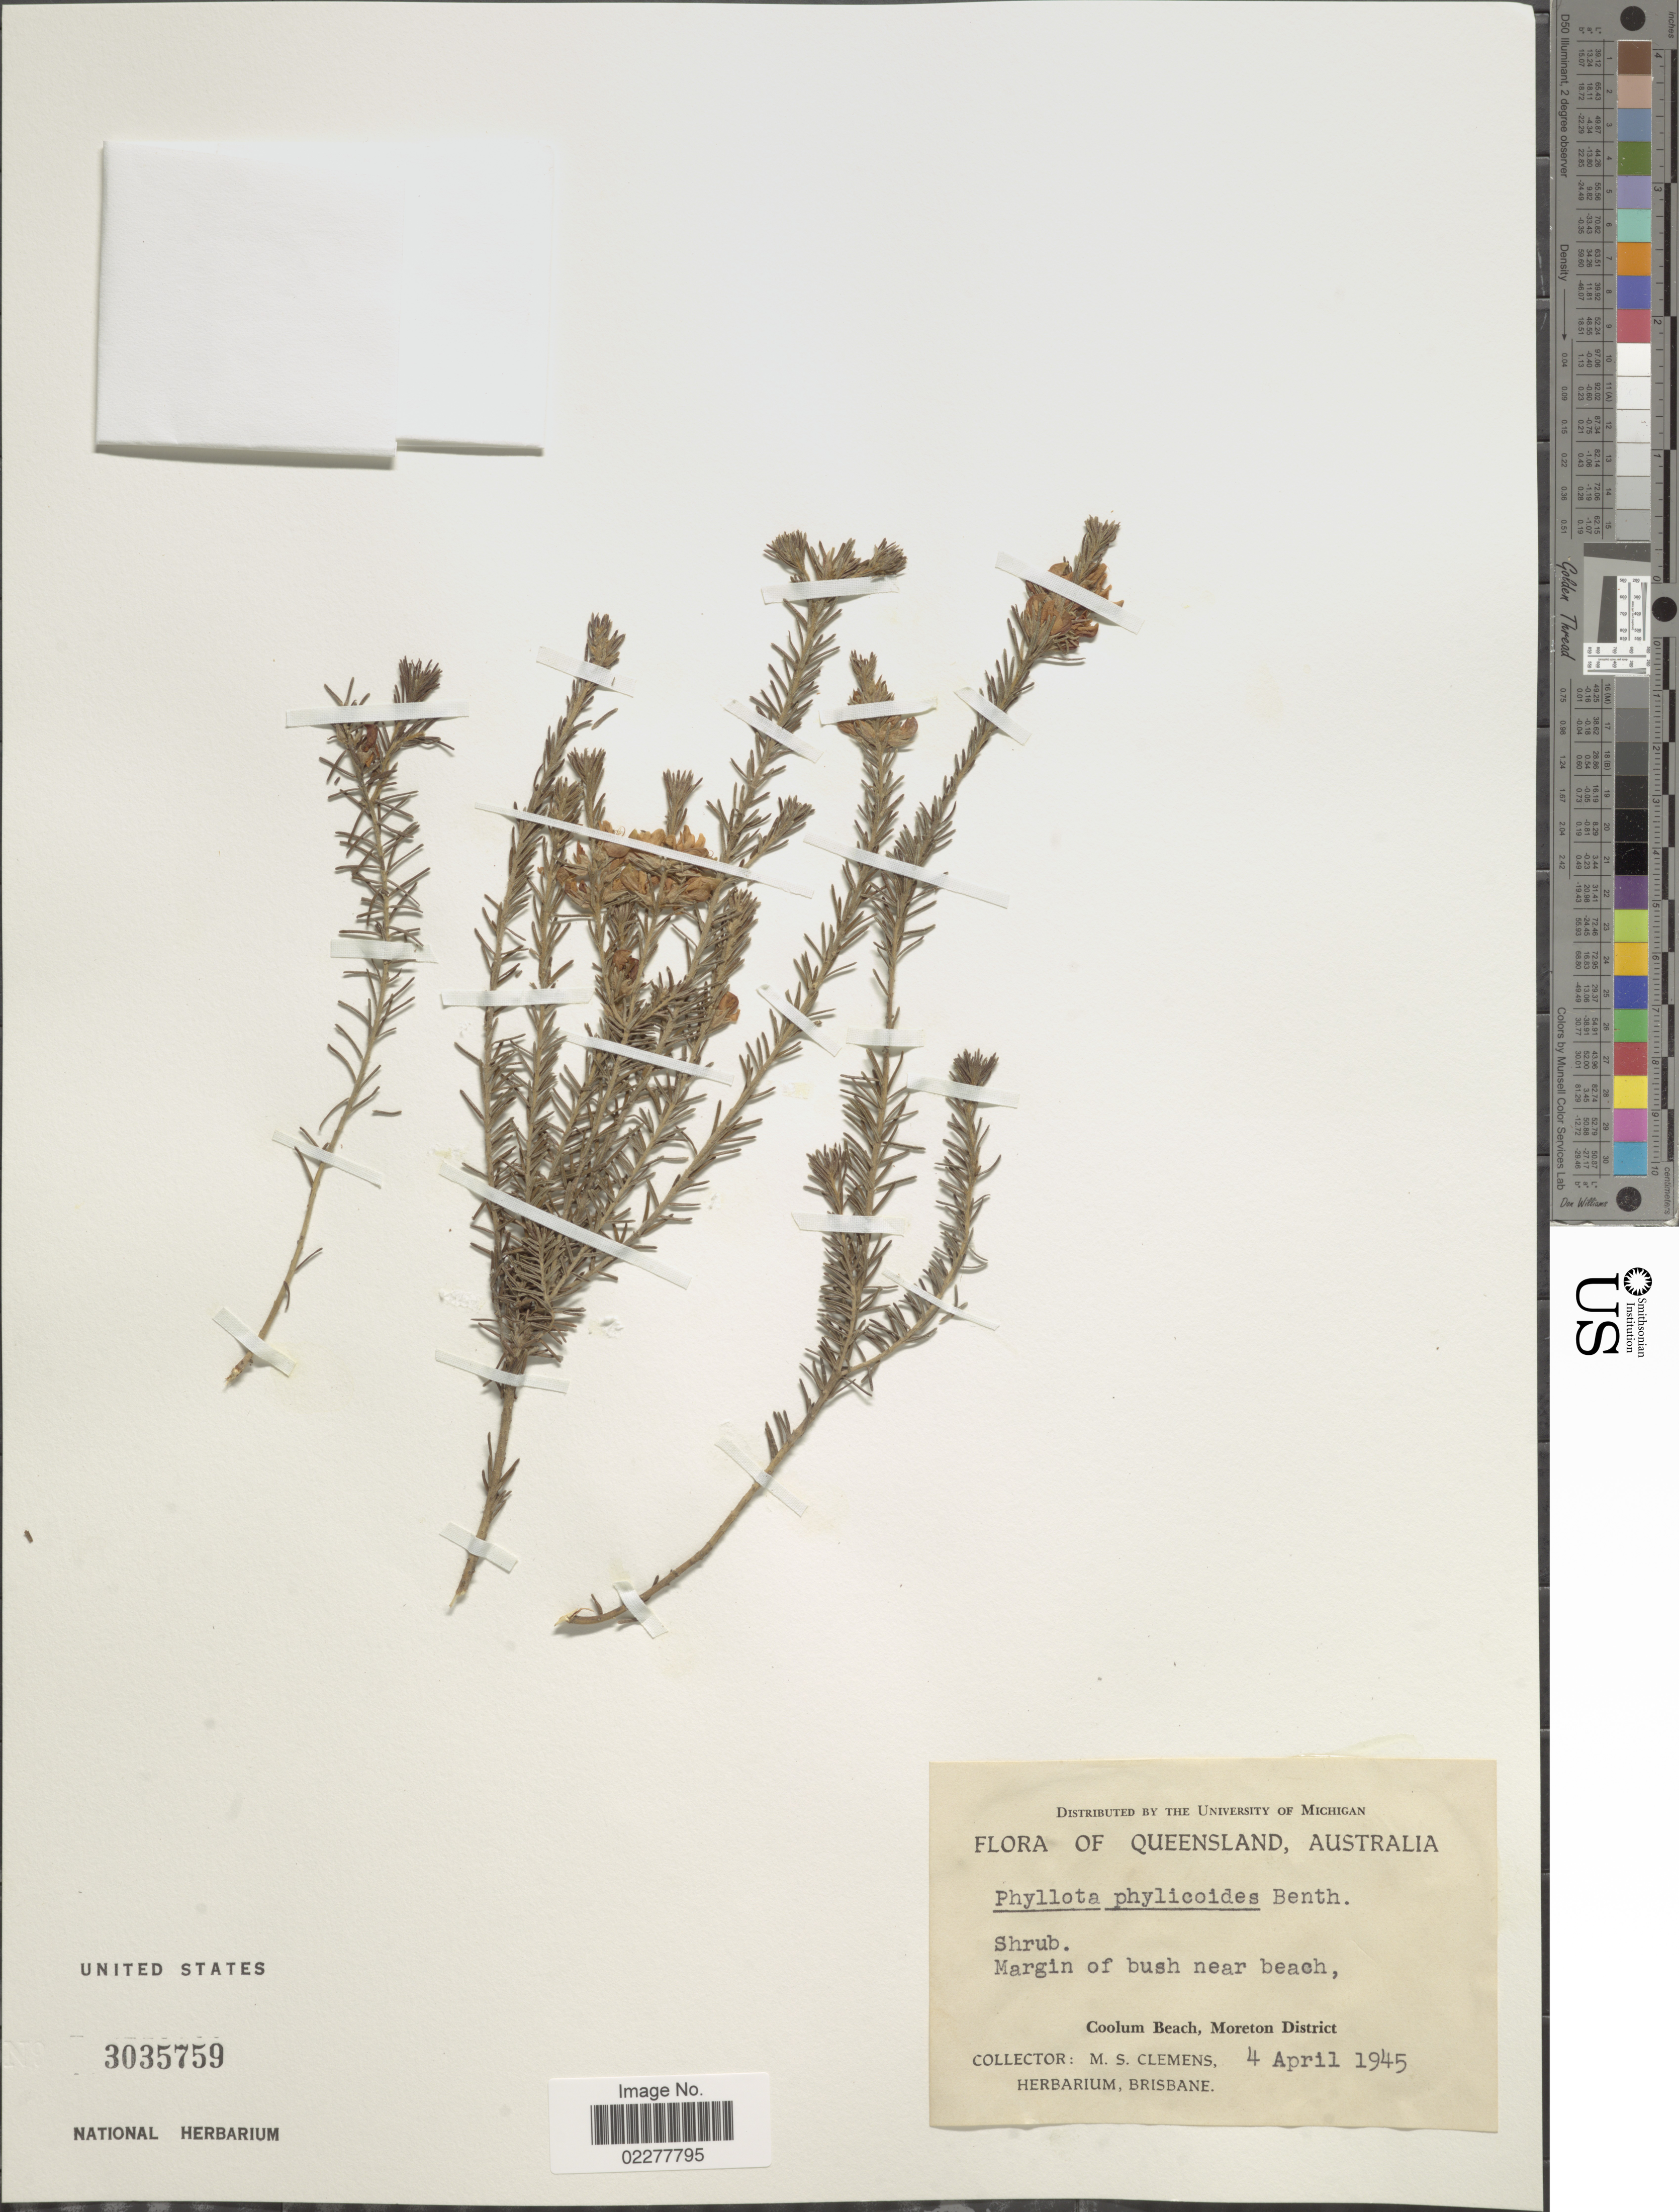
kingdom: Plantae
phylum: Tracheophyta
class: Magnoliopsida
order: Fabales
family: Fabaceae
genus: Phyllota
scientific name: Phyllota phylicoides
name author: Benth.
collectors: M. S. Clemens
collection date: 1945-04-04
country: Australia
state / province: Queensland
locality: Margim of bush near beach, Coolum Beach, Moreton District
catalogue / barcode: US 3035759